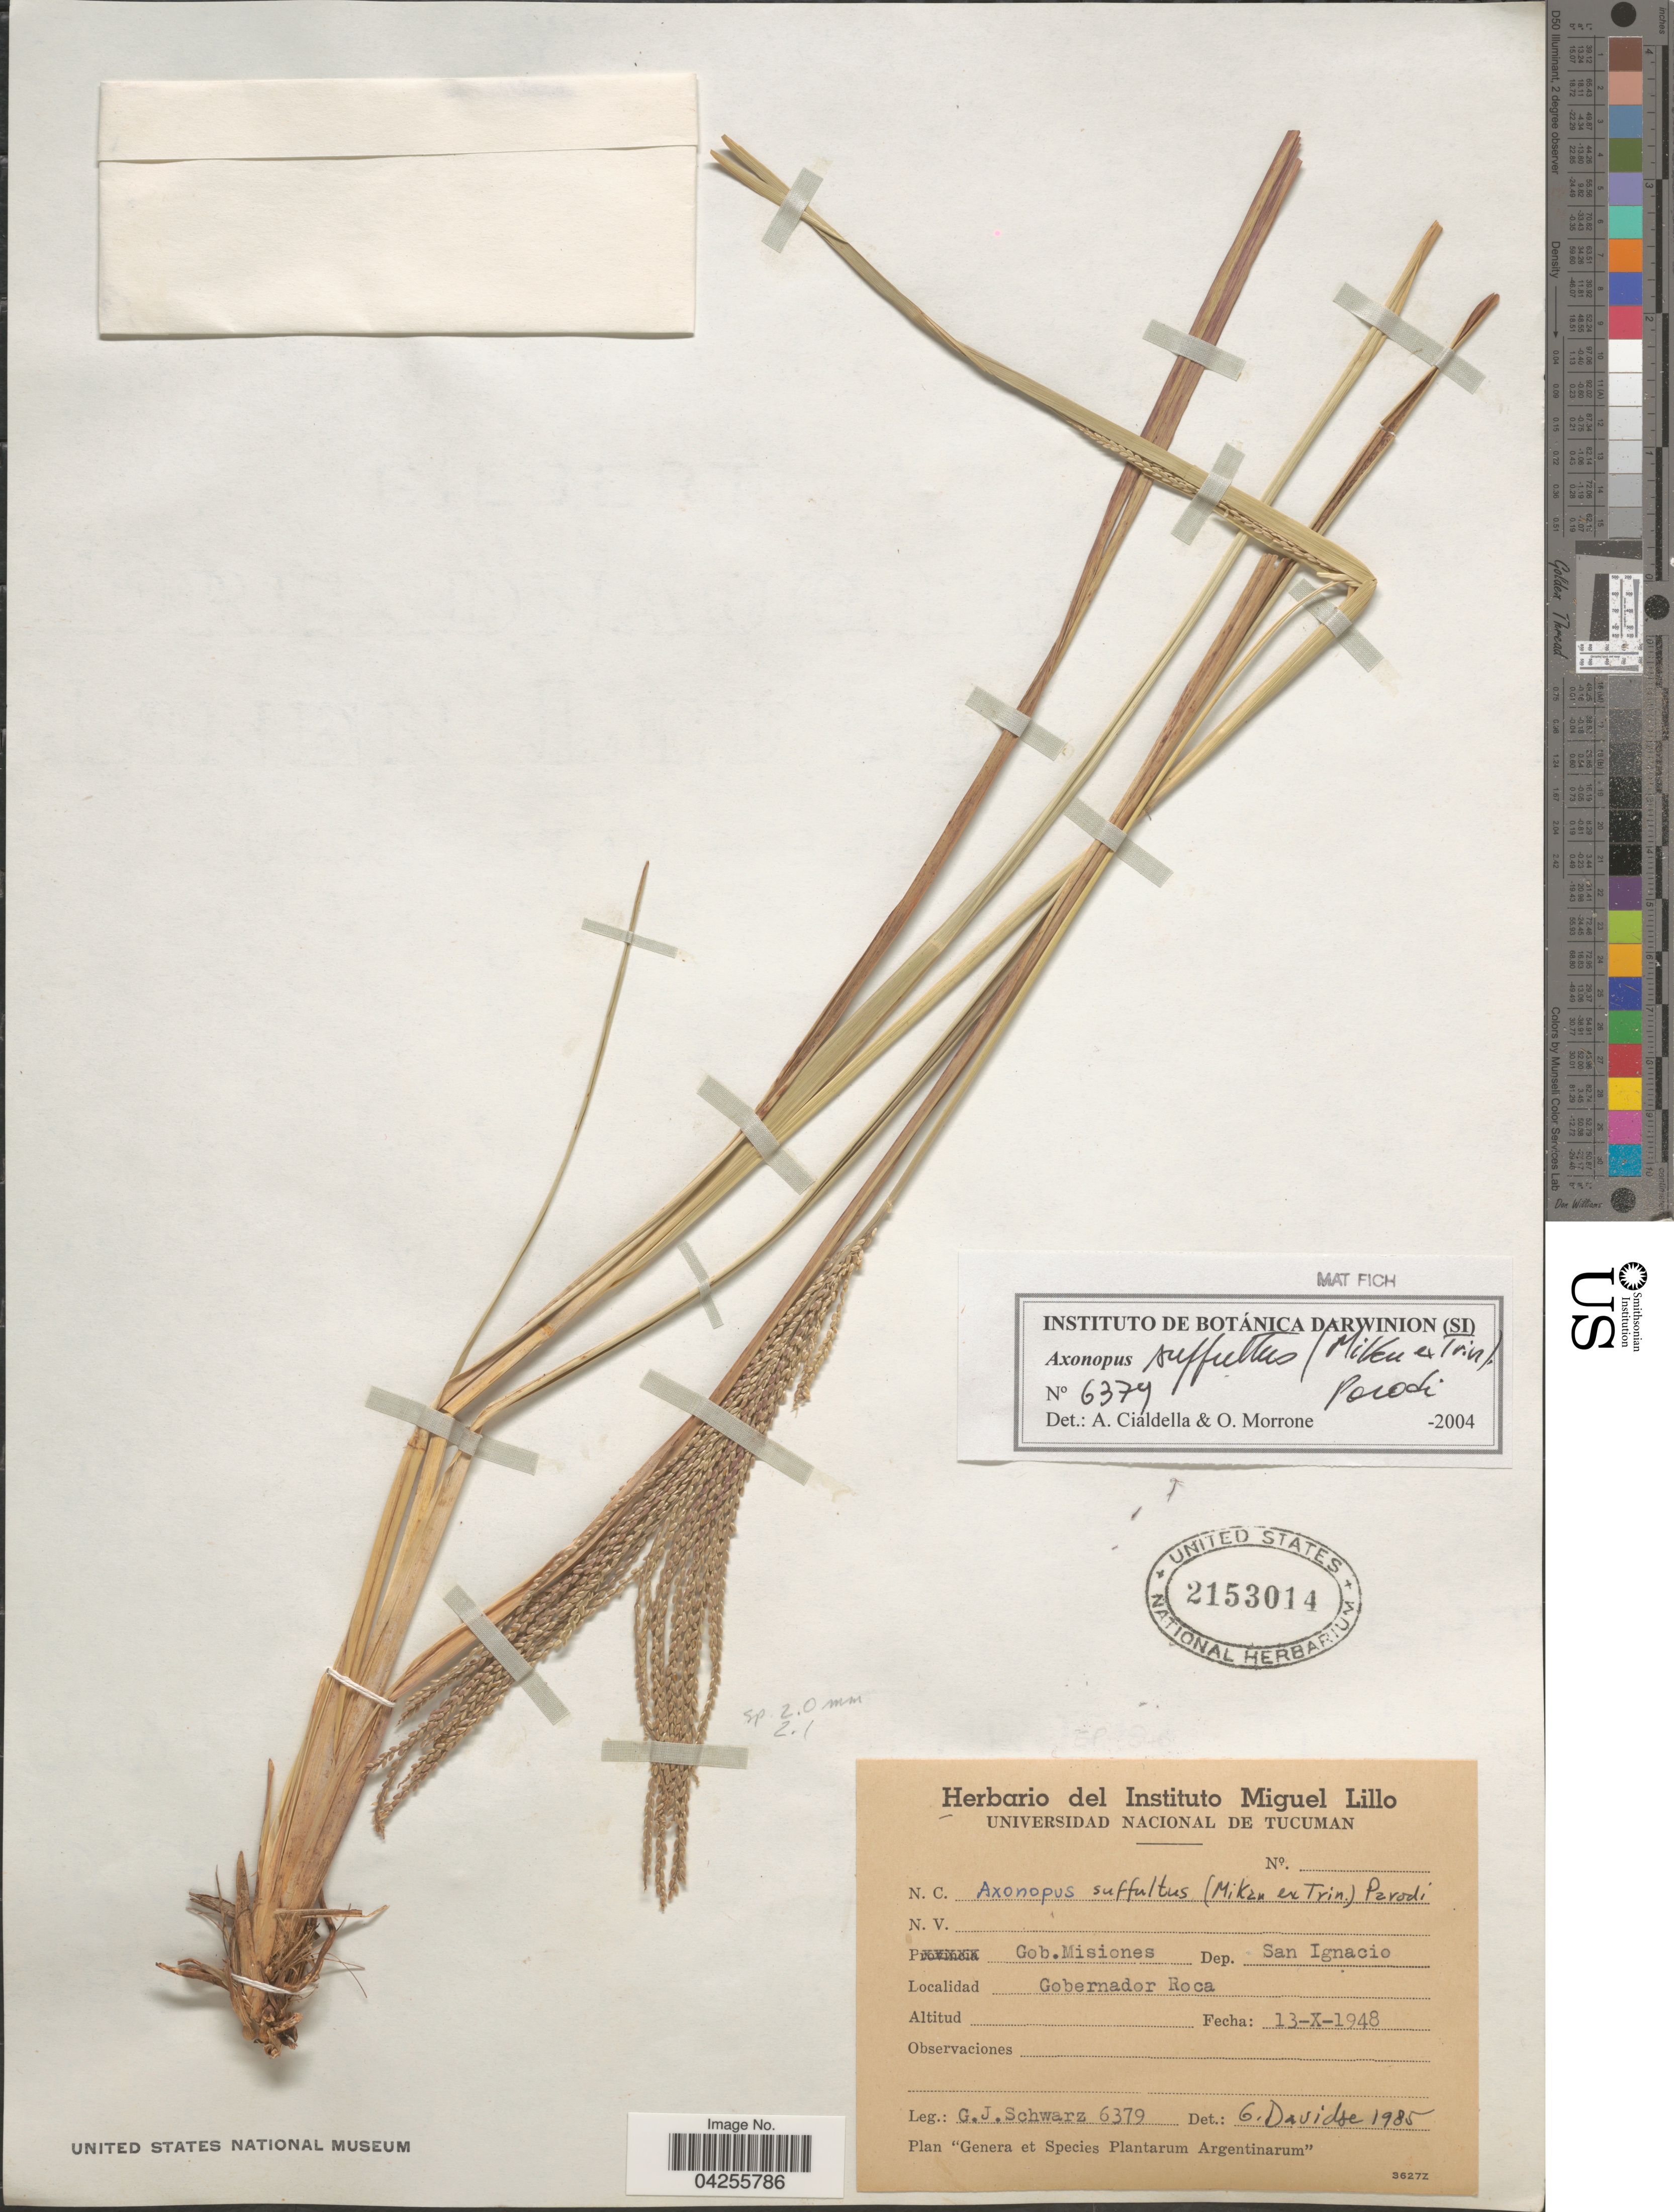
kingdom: Plantae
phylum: Tracheophyta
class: Liliopsida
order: Poales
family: Poaceae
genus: Axonopus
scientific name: Axonopus suffultus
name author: (Nees) Kuhlm.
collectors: G. J. Schwarz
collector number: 6379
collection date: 1948-10-13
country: Argentina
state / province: Misiones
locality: Gob. Misiones. Dep. San Ignacio. Gobernador Roca.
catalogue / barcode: US 2153014